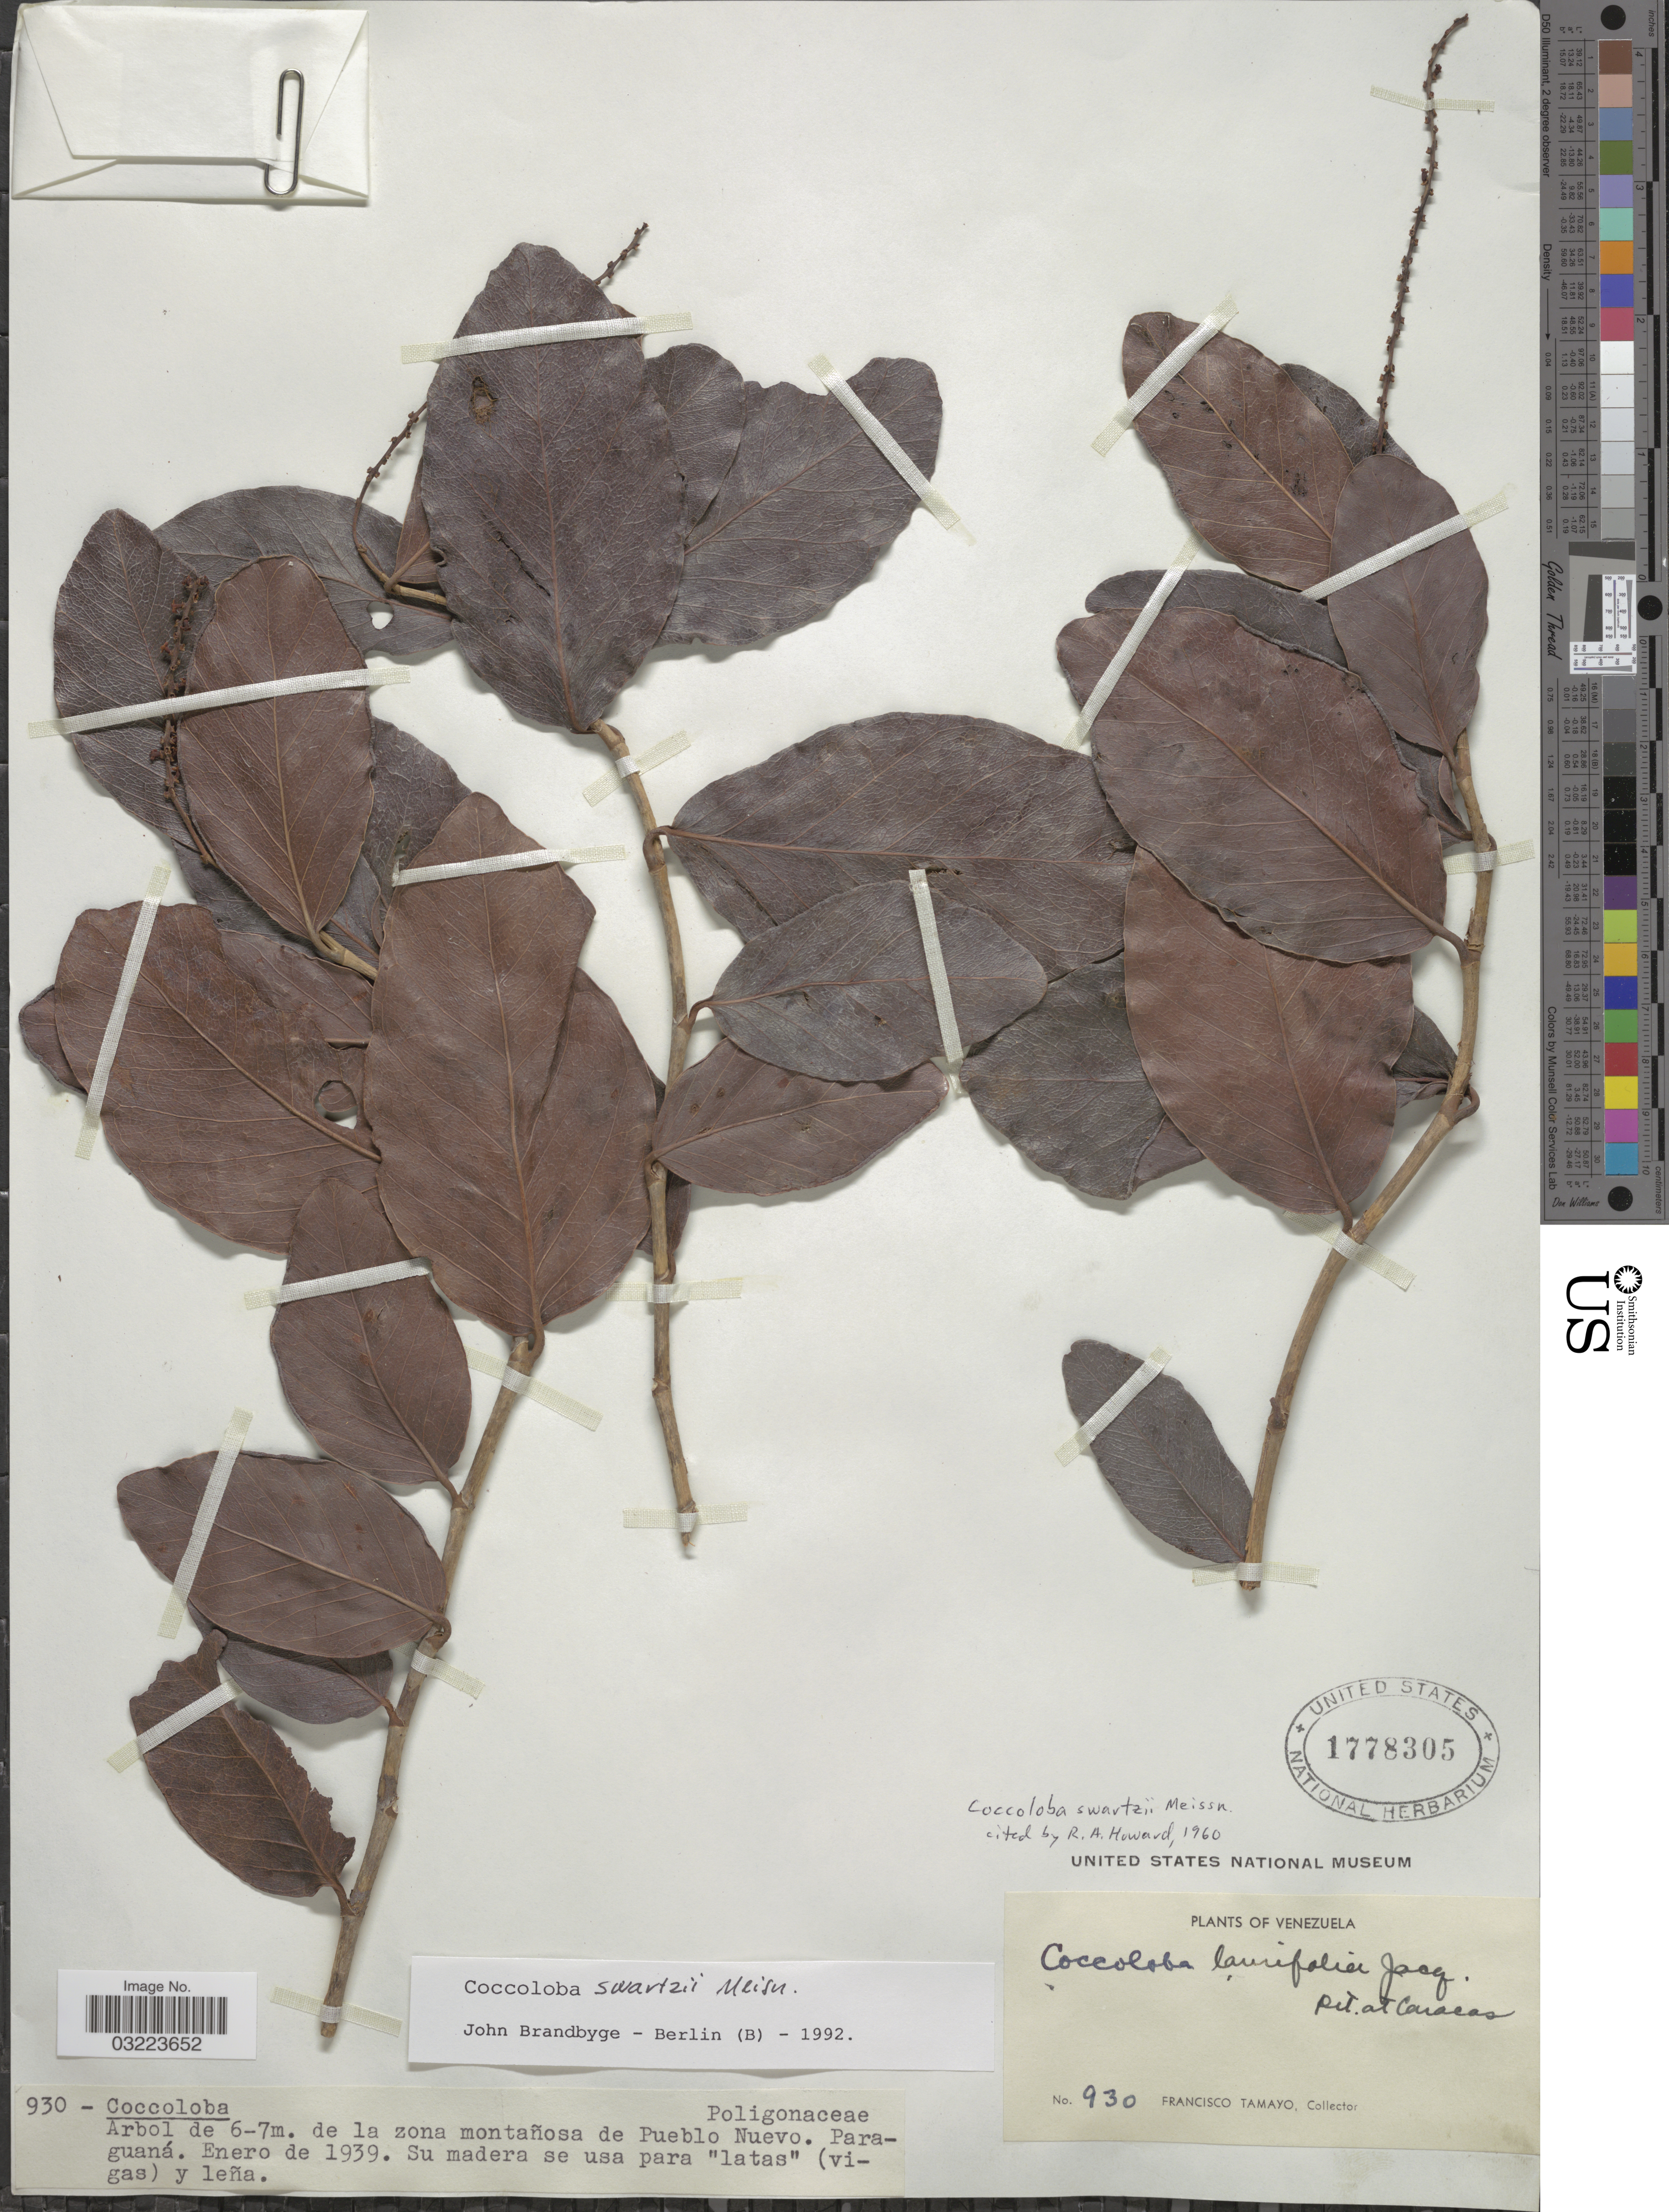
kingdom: Plantae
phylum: Tracheophyta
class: Magnoliopsida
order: Caryophyllales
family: Polygonaceae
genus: Coccoloba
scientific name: Coccoloba swartzii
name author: Meisn.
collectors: F. Tamayo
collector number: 930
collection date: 1939-01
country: Venezuela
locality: De la zona montañosa de Pueblo Nuevo. Paraguaná.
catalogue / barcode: US 1778305